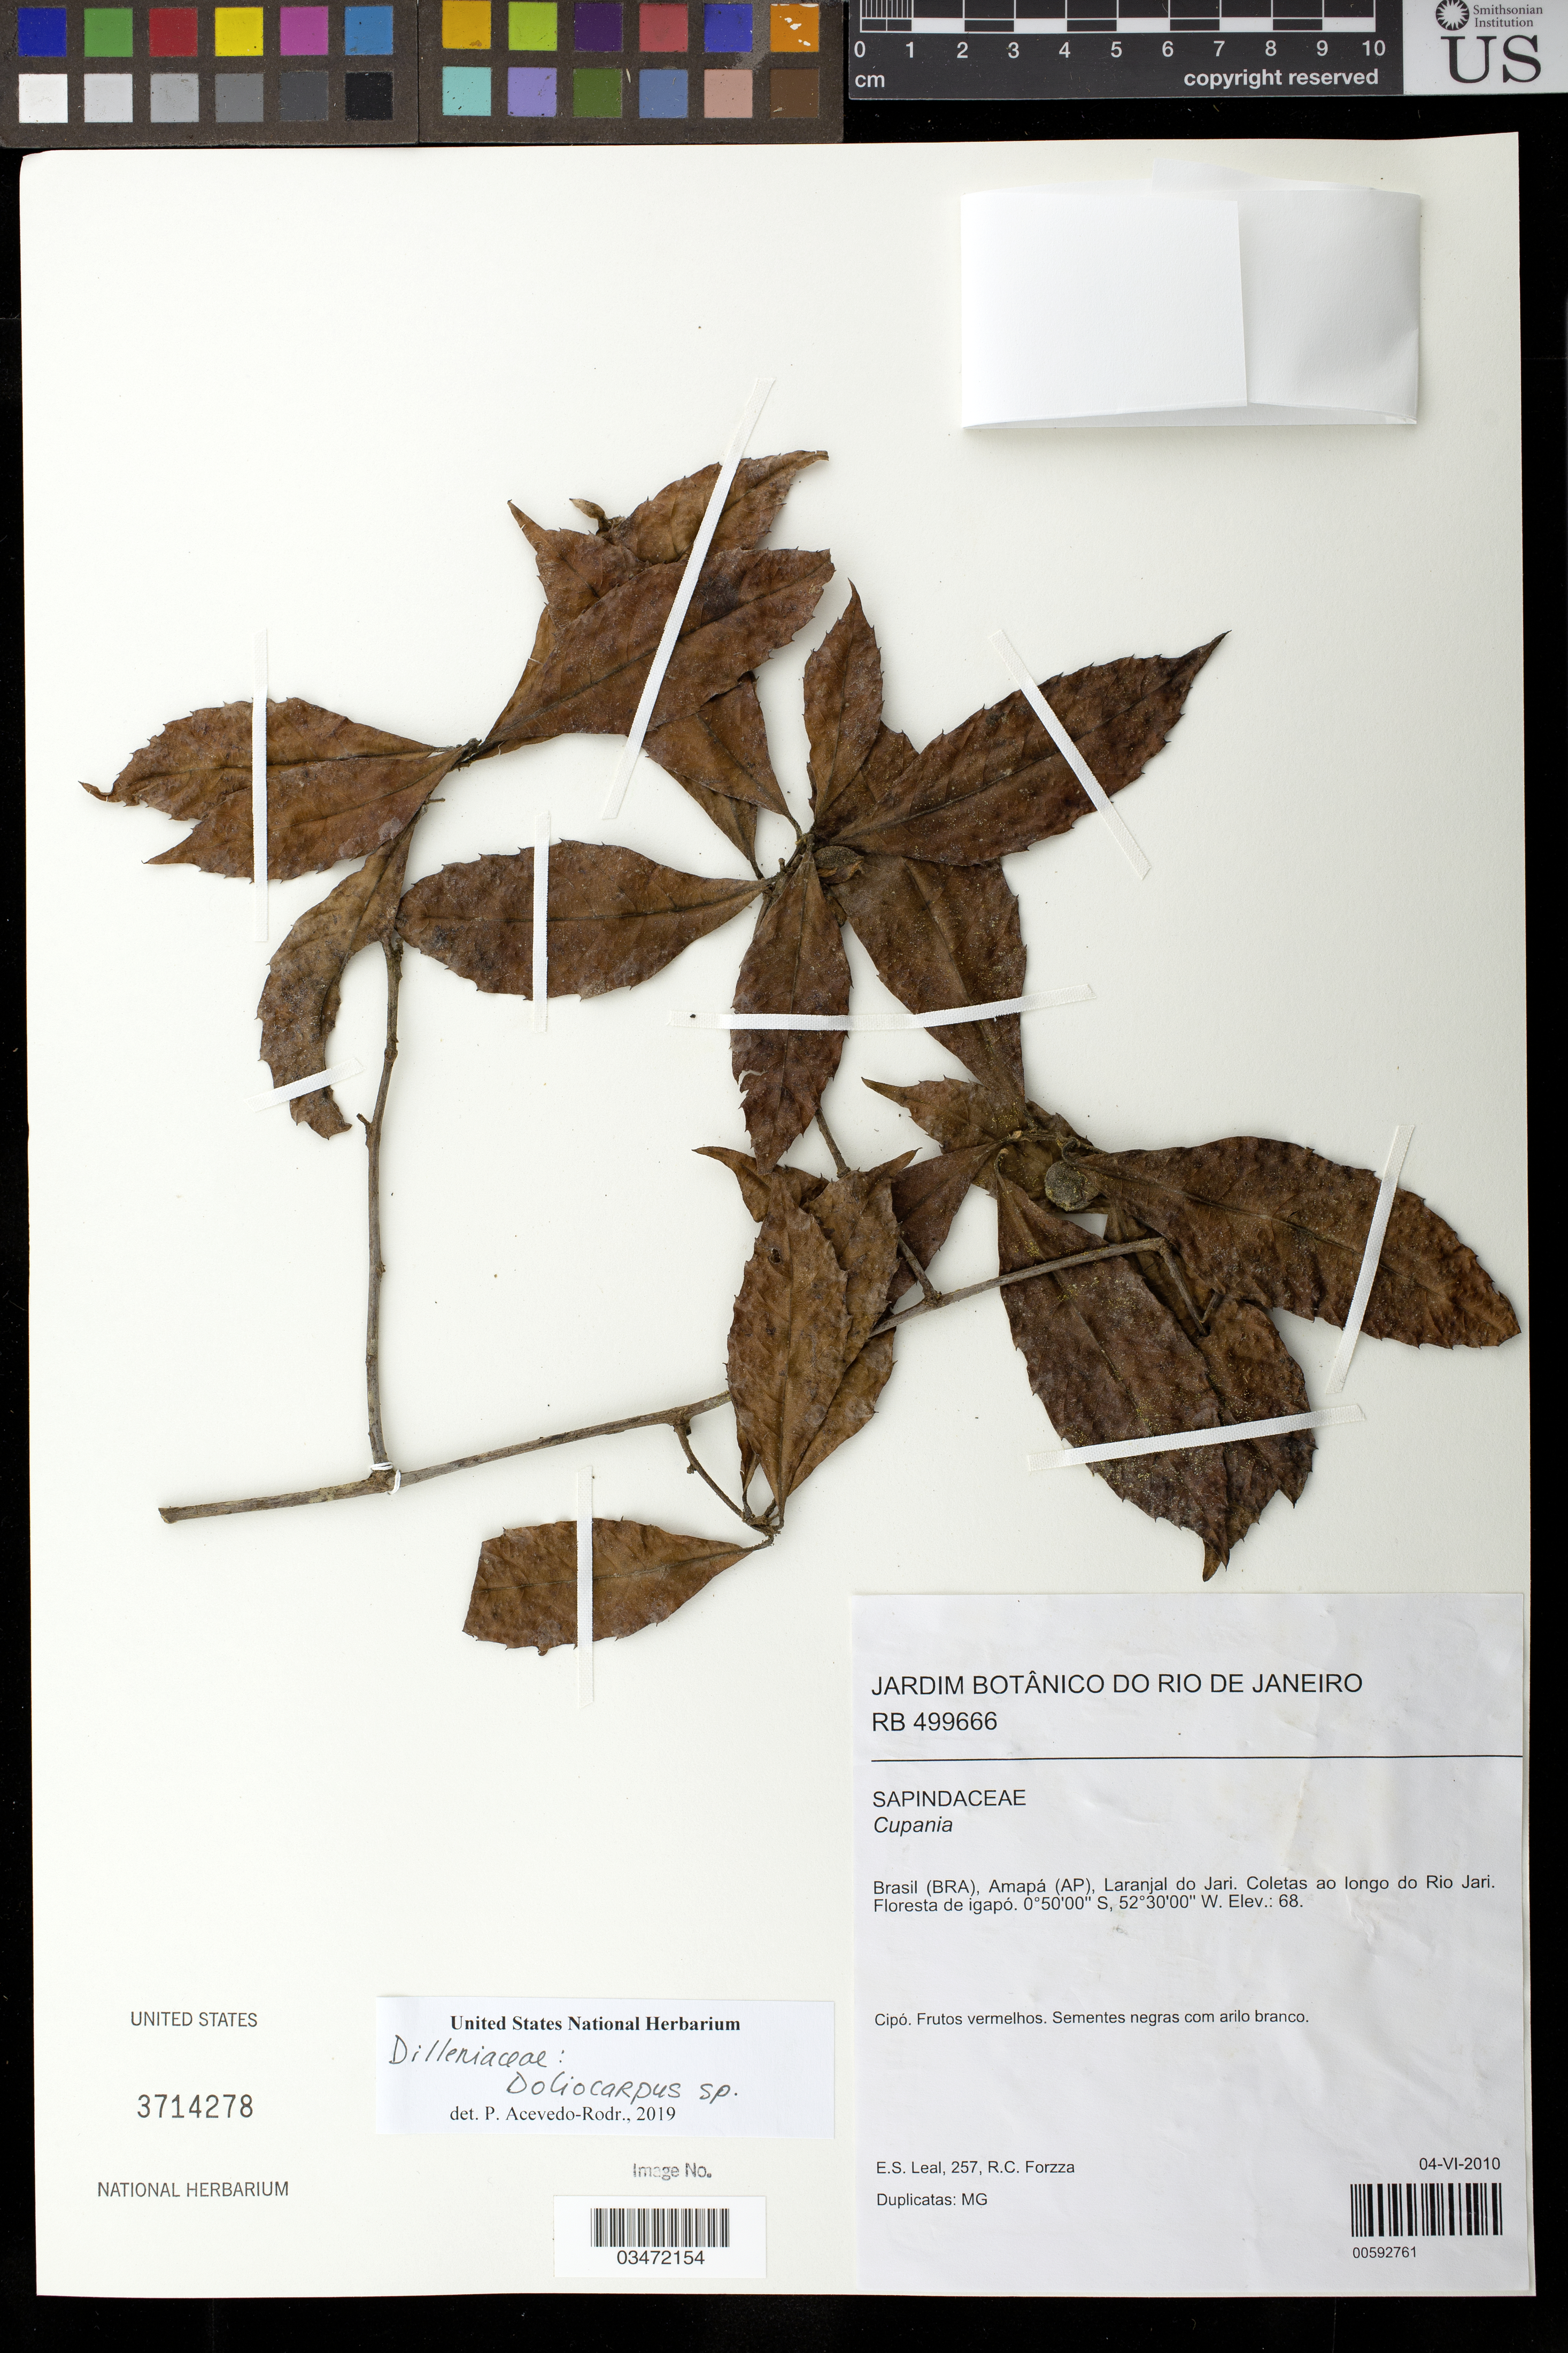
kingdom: Plantae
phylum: Tracheophyta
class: Magnoliopsida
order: Dilleniales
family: Dilleniaceae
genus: Doliocarpus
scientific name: Doliocarpus major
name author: J.F. Gmel.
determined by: Victor Longhi Monzoli, João, (BRAZIL)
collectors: E.S. Leal & R. C. Forzza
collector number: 257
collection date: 2010-06-04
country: Brazil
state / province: Amapá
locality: Laranjal do Jari. coletas ao longo do Rio Jari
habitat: Floresta de igapó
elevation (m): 68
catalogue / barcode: US 3714278